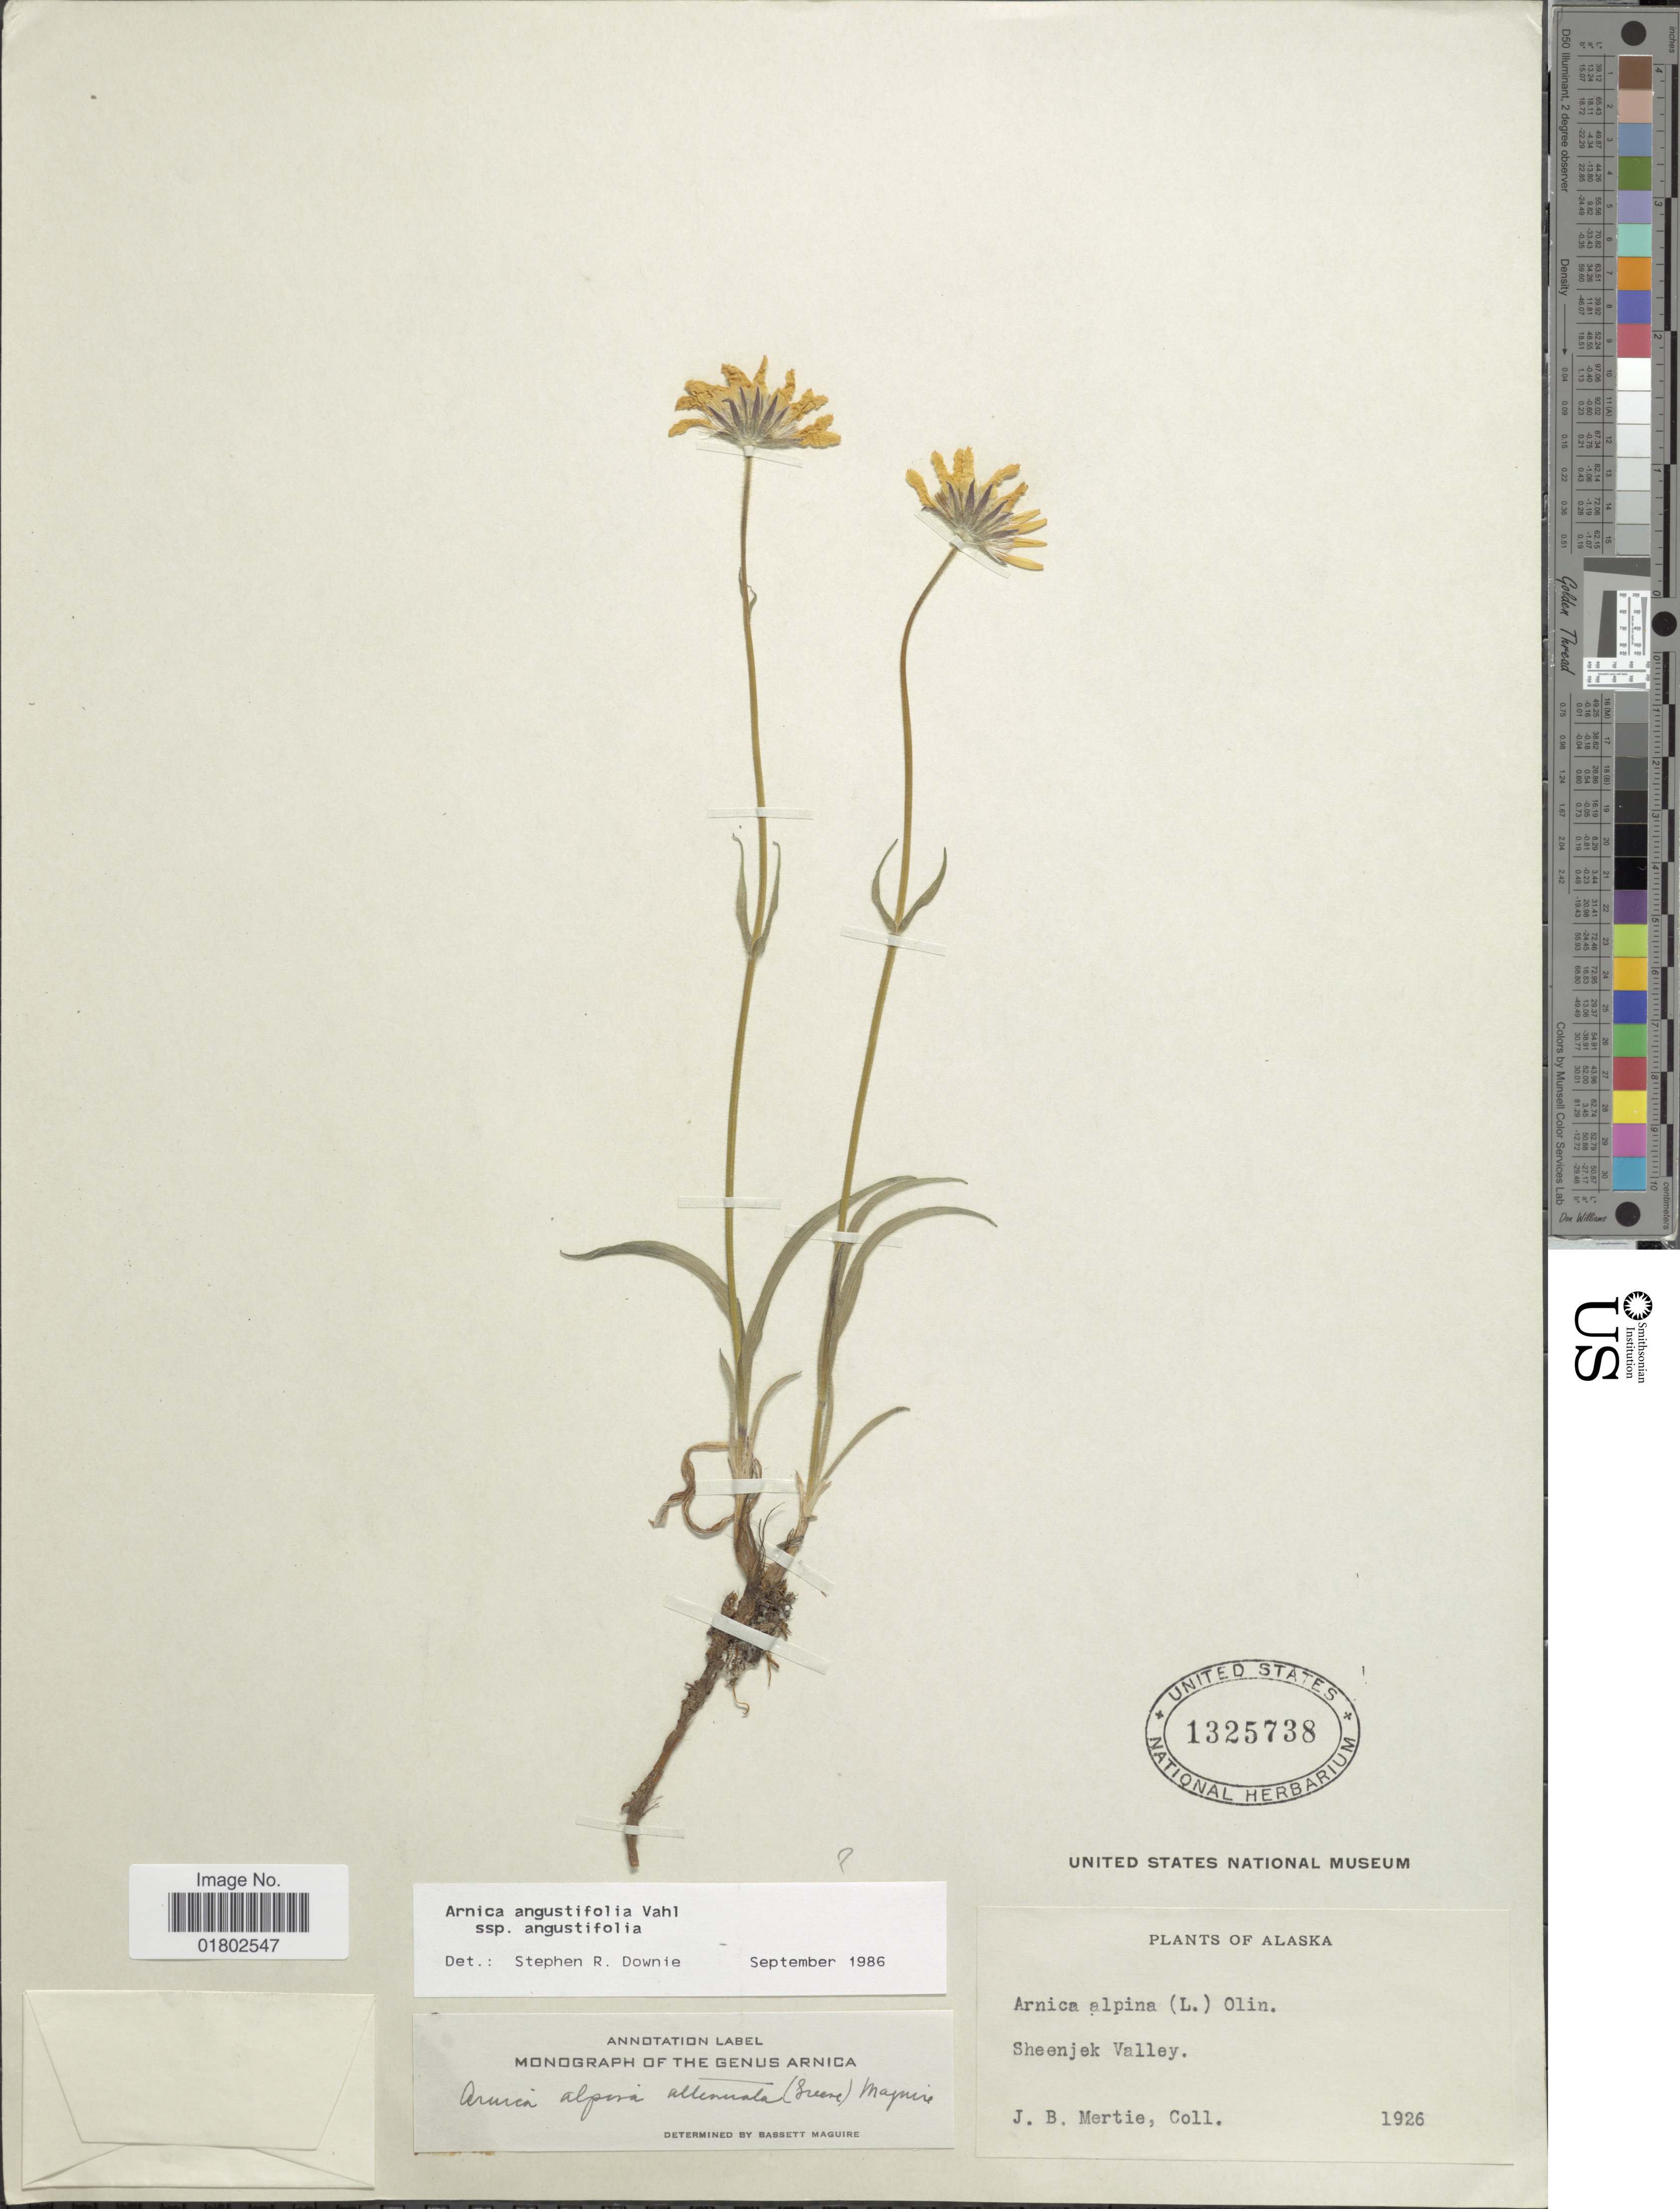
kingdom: Plantae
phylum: Tracheophyta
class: Magnoliopsida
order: Asterales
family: Asteraceae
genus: Arnica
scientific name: Arnica angustifolia subsp. angustifolia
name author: Vahl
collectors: J. Mertie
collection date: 1926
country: United States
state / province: Alaska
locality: Sheenjek Valley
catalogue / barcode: US 1325738